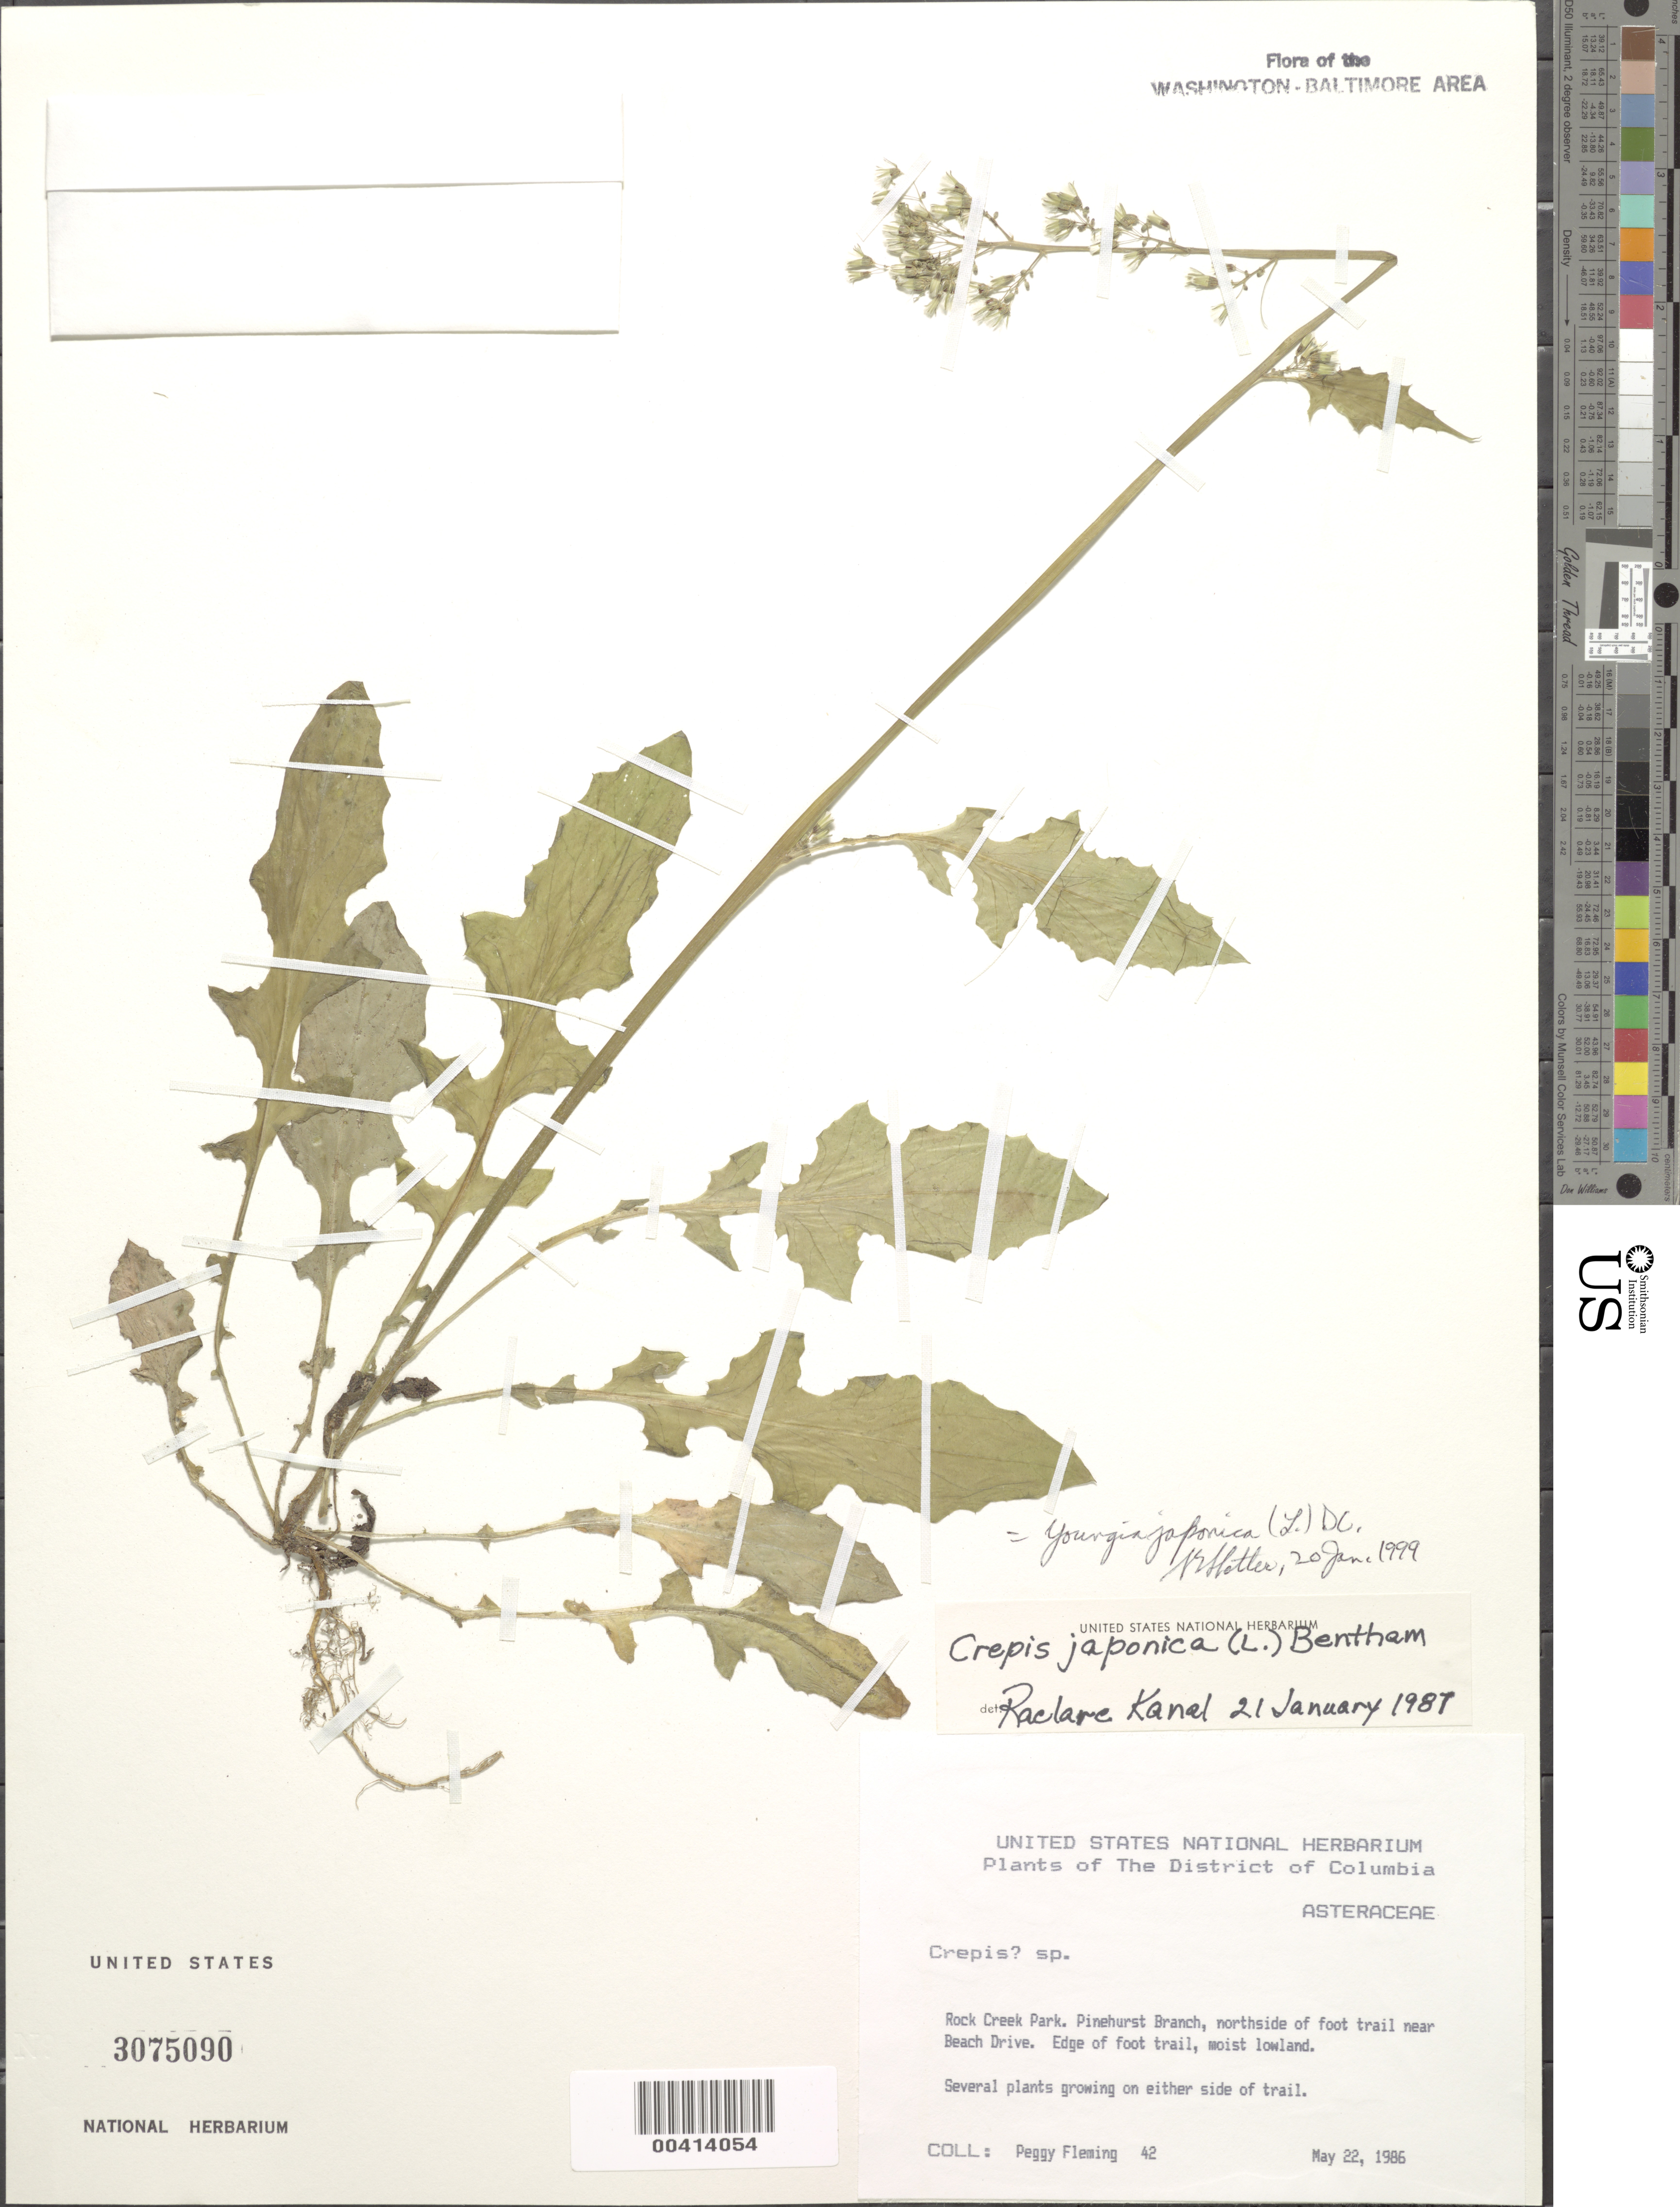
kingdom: Plantae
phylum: Tracheophyta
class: Magnoliopsida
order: Asterales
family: Asteraceae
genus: Youngia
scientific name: Youngia japonica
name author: (L.) DC.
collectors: P. Fleming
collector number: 42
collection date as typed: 22 May 1986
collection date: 1986-05-22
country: United States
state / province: District of Columbia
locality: Rock Creek Park, Pinehurst Branch Rock Creek Park & vicinity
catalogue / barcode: US 3075090